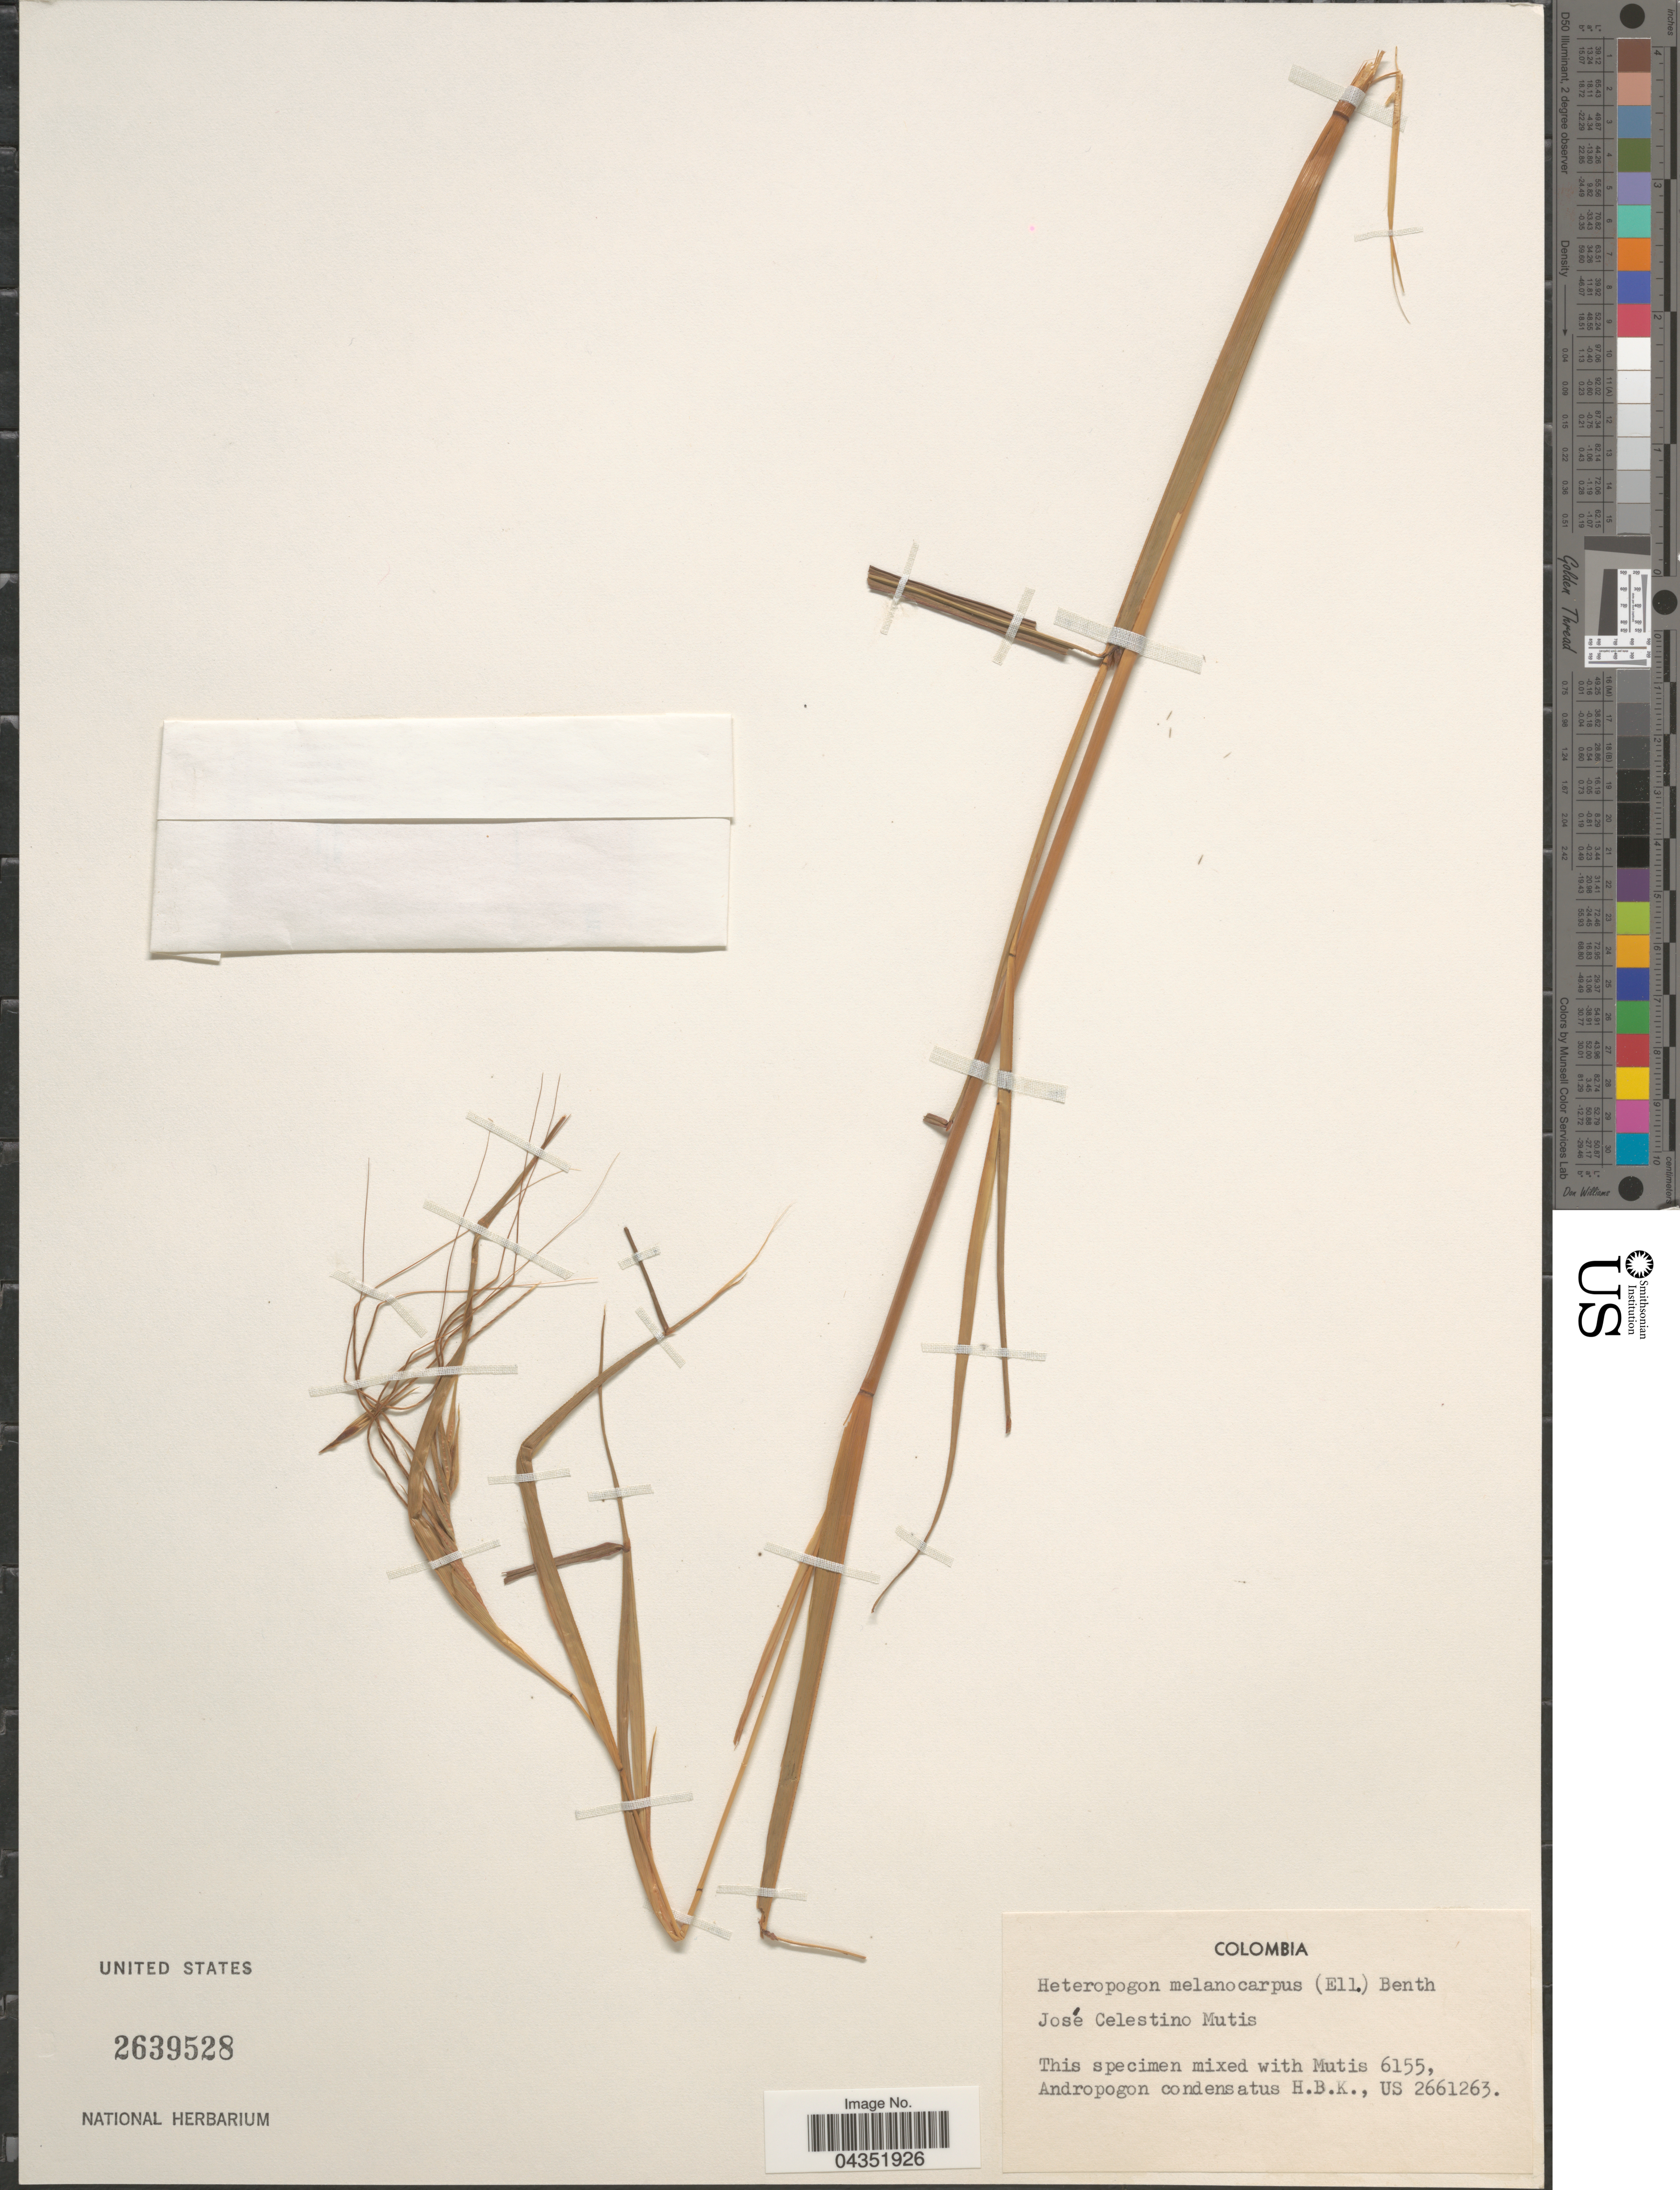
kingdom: Plantae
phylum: Tracheophyta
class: Liliopsida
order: Poales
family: Poaceae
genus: Heteropogon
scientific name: Heteropogon melanocarpus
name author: (Elliott) Benth.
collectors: J. C. B. Mutis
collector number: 6155?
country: Colombia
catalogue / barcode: US 2639528